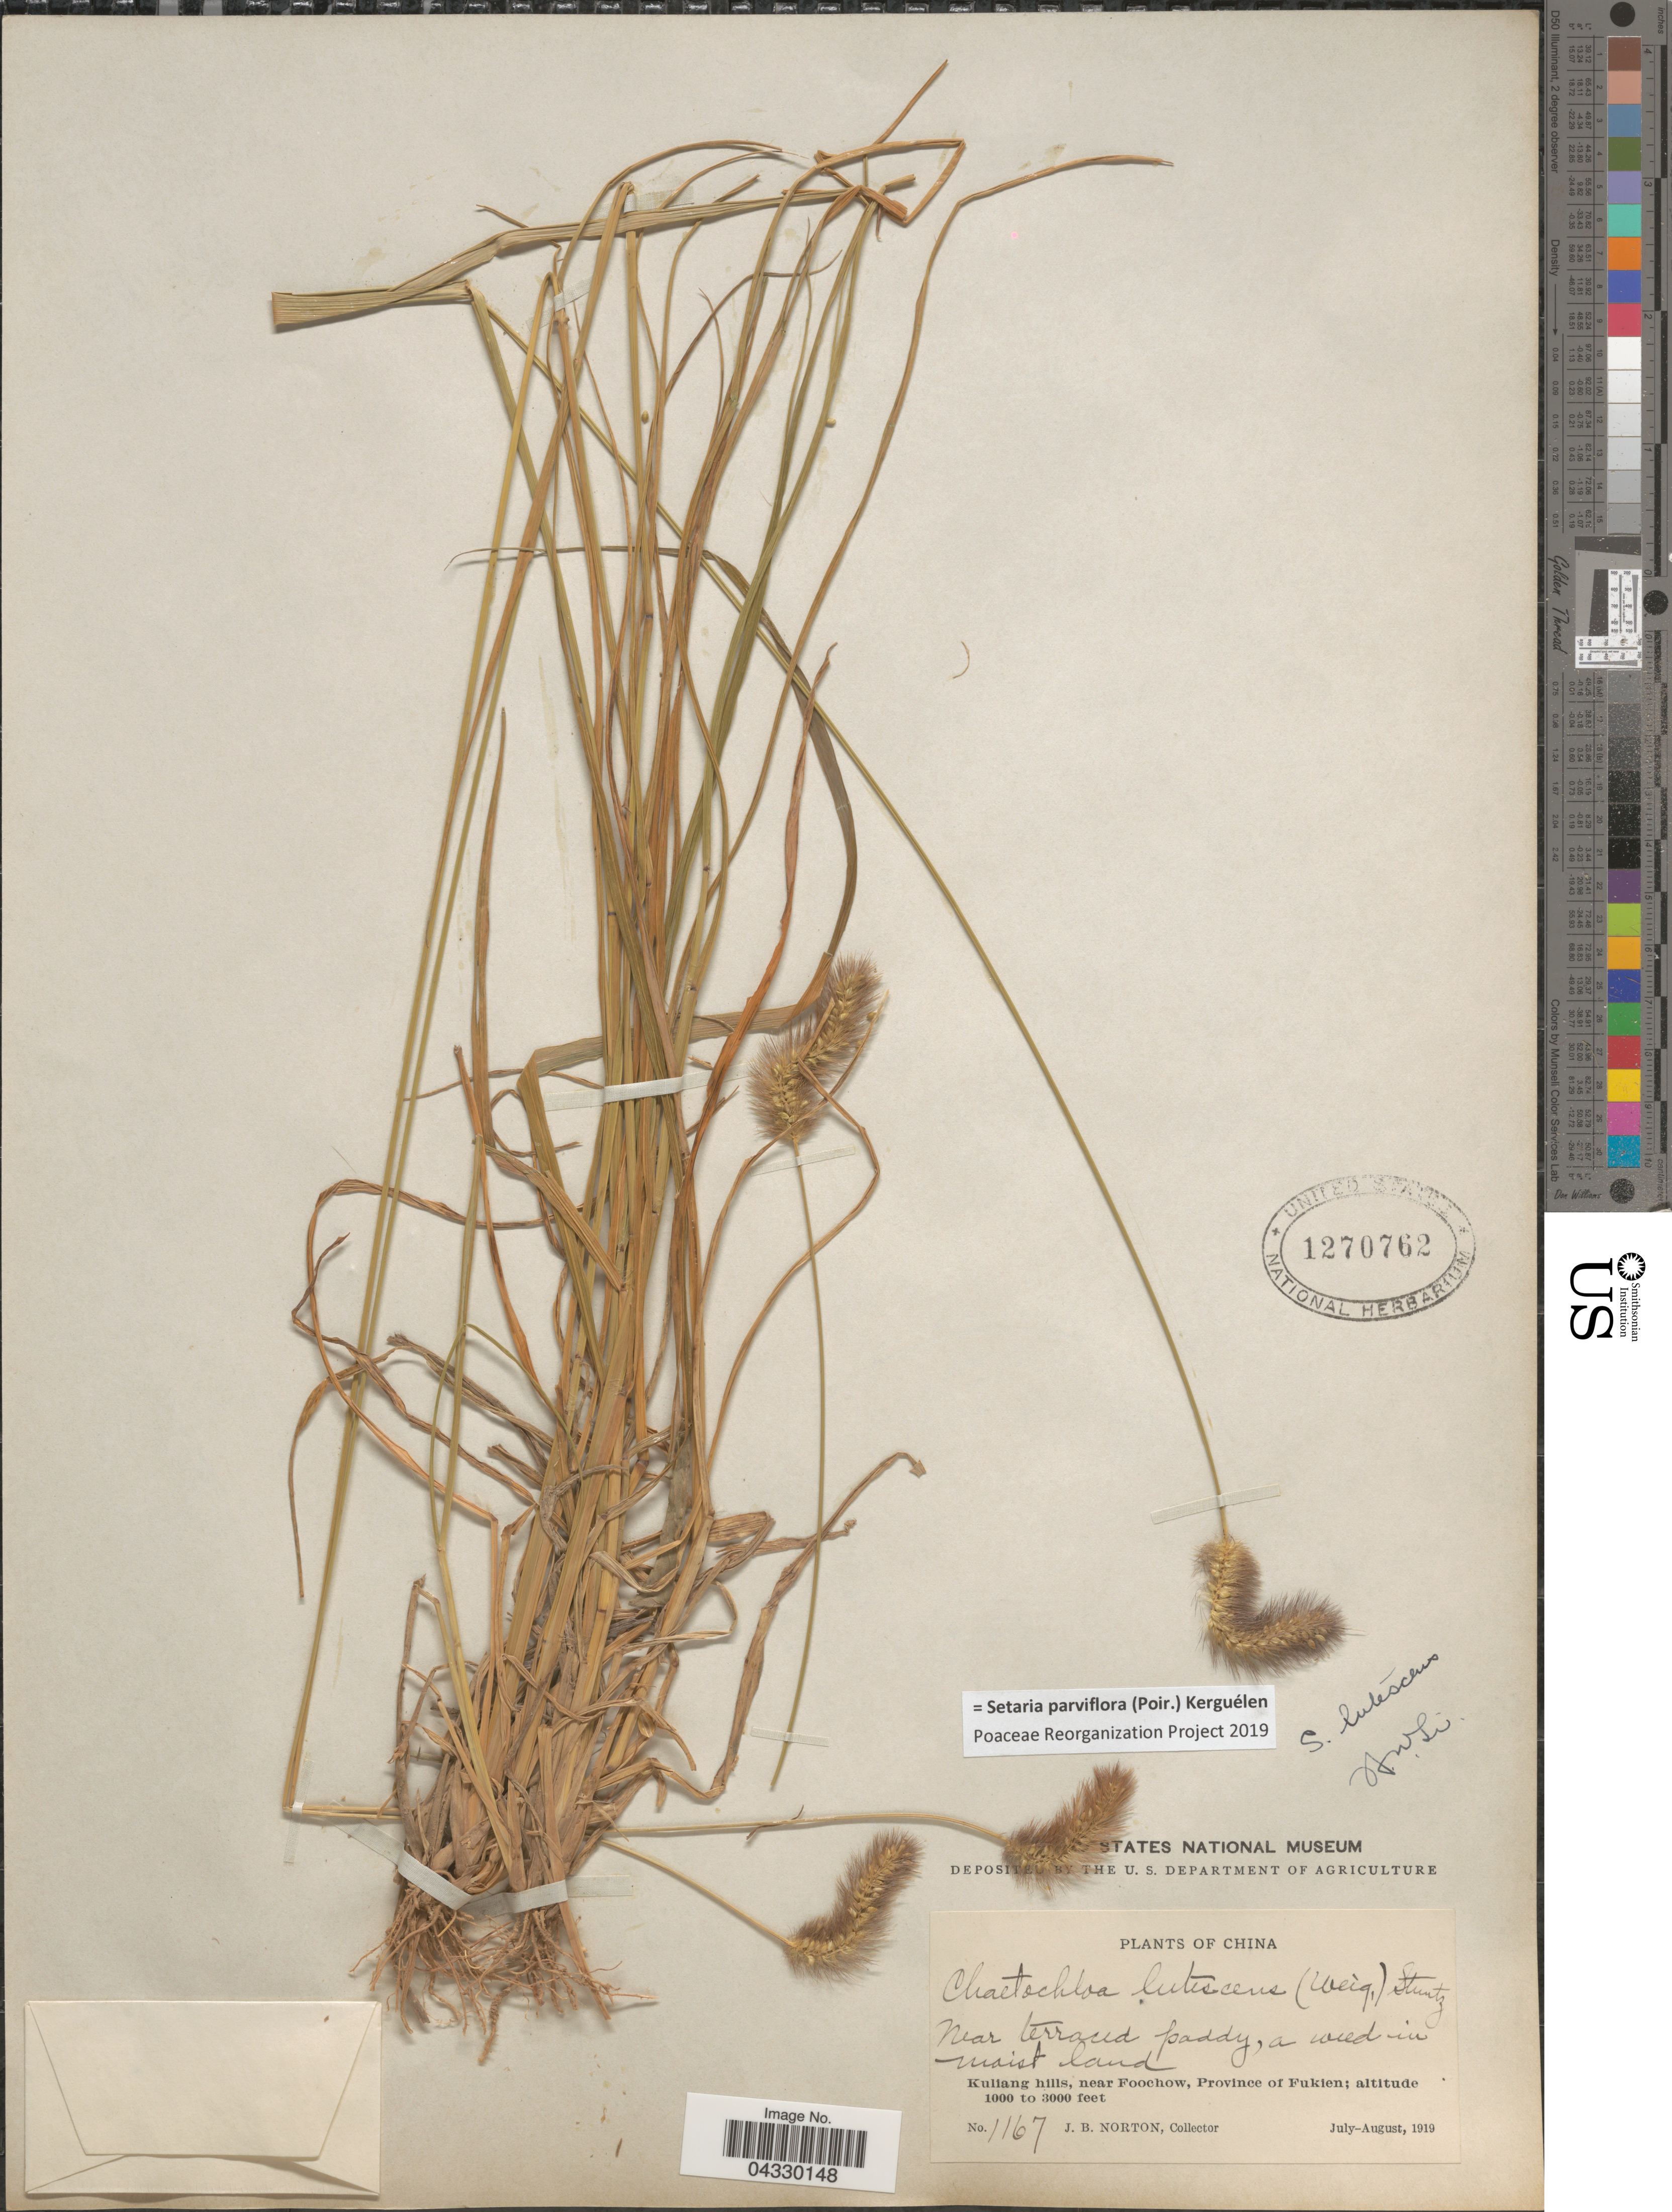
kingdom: Plantae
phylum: Tracheophyta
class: Liliopsida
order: Poales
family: Poaceae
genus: Setaria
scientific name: Setaria parviflora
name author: (Poir.) Kerguélen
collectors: J. B. Norton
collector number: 1167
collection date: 1919-07/1919-08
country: China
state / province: Fujian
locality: Kuliang hills, near Foochow, Province of Fukien.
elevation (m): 305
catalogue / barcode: US 1270762